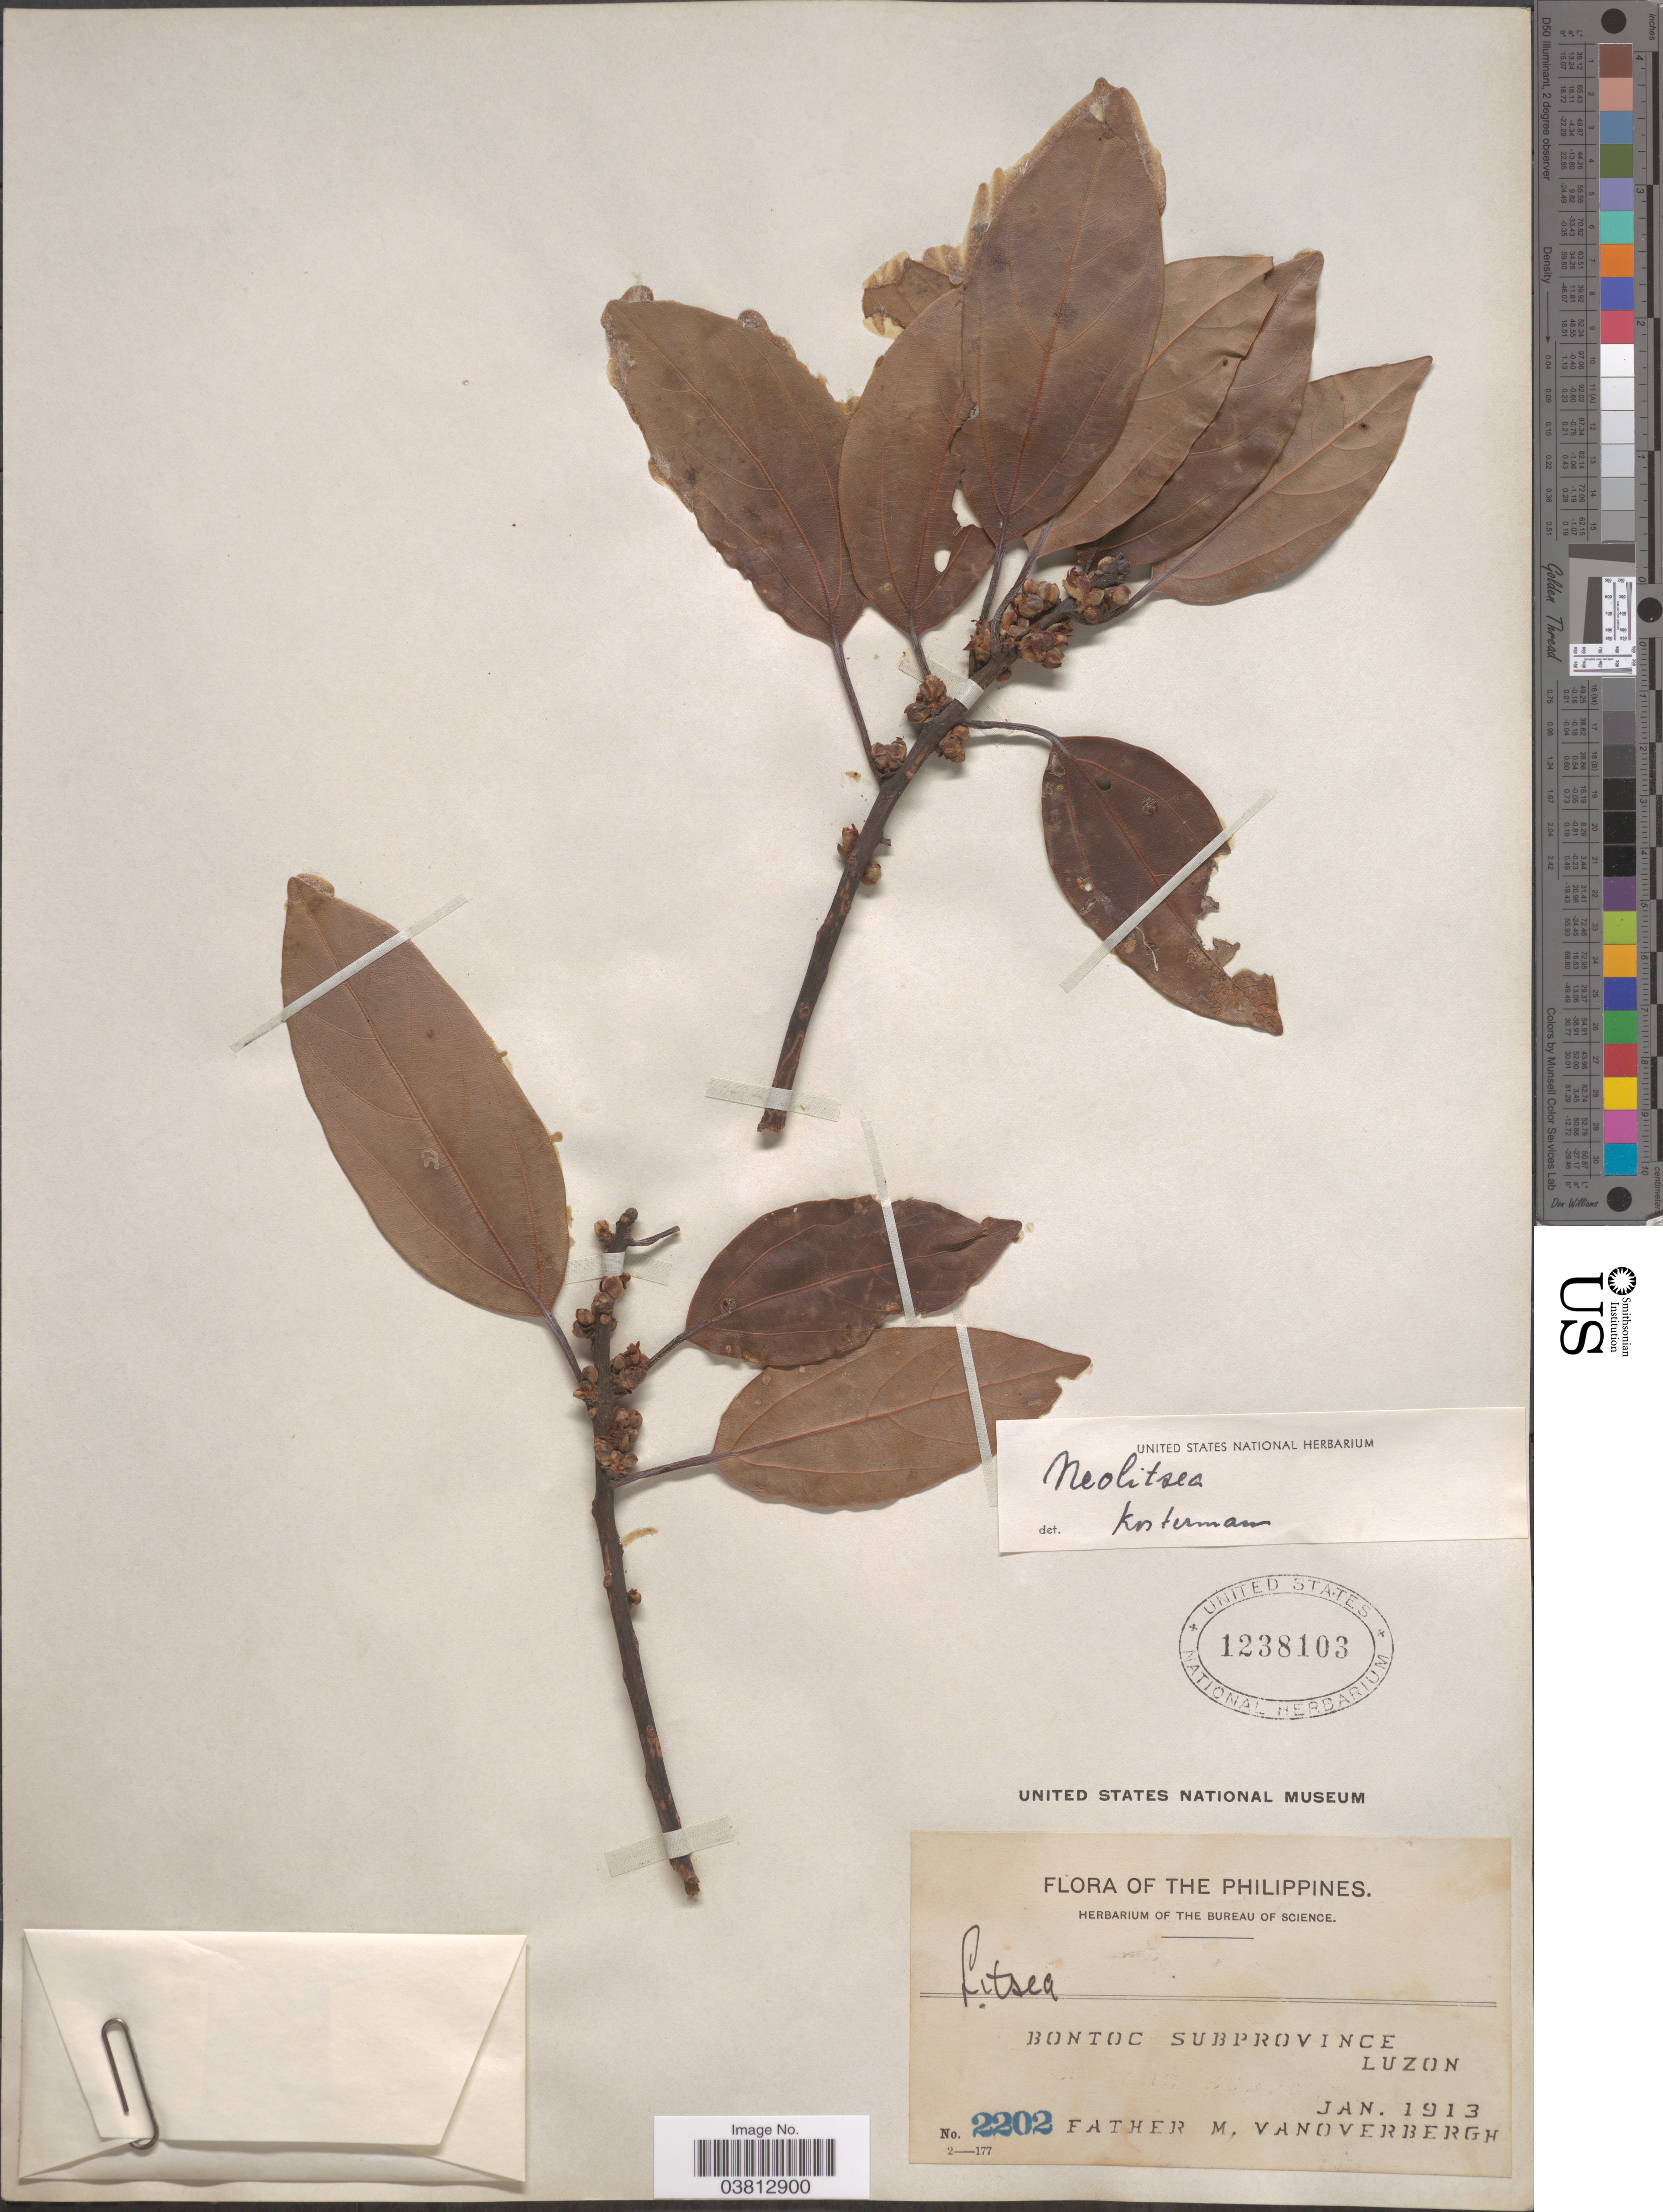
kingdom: Plantae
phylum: Tracheophyta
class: Magnoliopsida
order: Laurales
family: Lauraceae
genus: Neolitsea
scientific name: Neolitsea sp.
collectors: F. Vanoverbergh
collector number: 2202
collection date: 1913-01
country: Philippines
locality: Bontoc Subprovince, Luzon.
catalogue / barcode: US 1238103